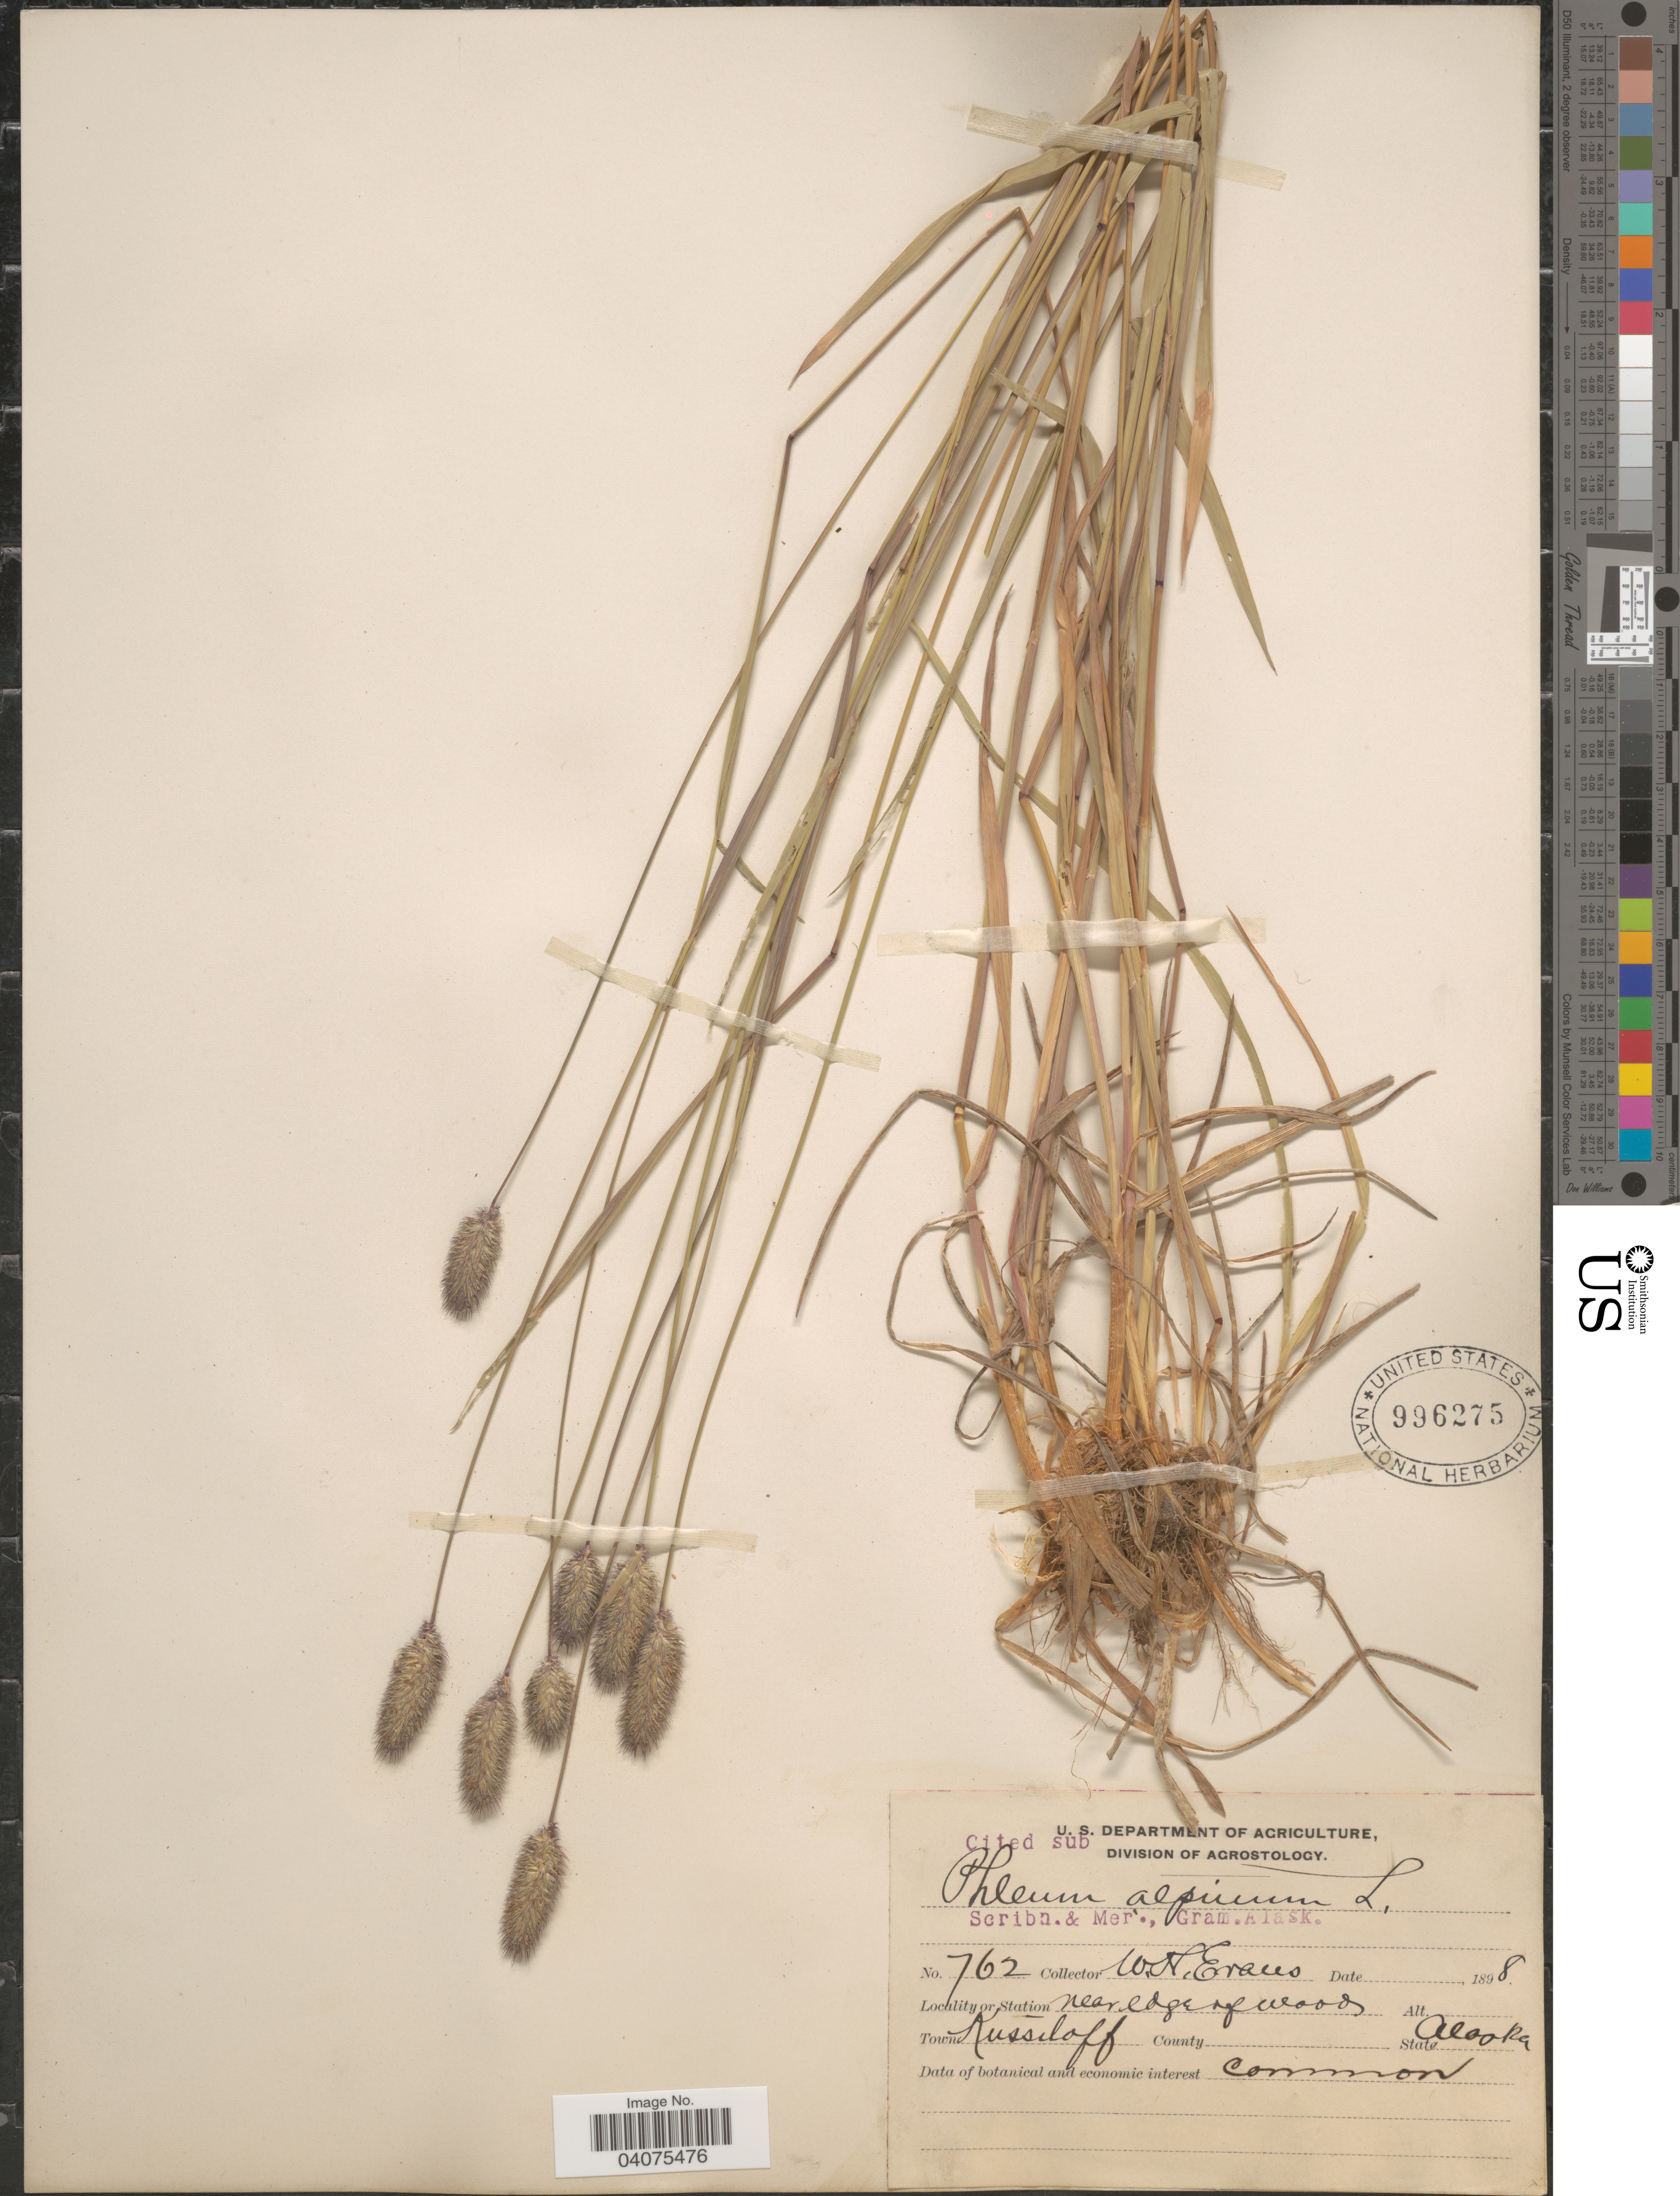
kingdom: Plantae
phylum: Tracheophyta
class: Liliopsida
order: Poales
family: Poaceae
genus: Phleum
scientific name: Phleum alpinum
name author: L.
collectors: W. H. Evans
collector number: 762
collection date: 1898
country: United States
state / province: Alaska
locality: Near edge of woods. Town Kussiloff.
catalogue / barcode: US 996275